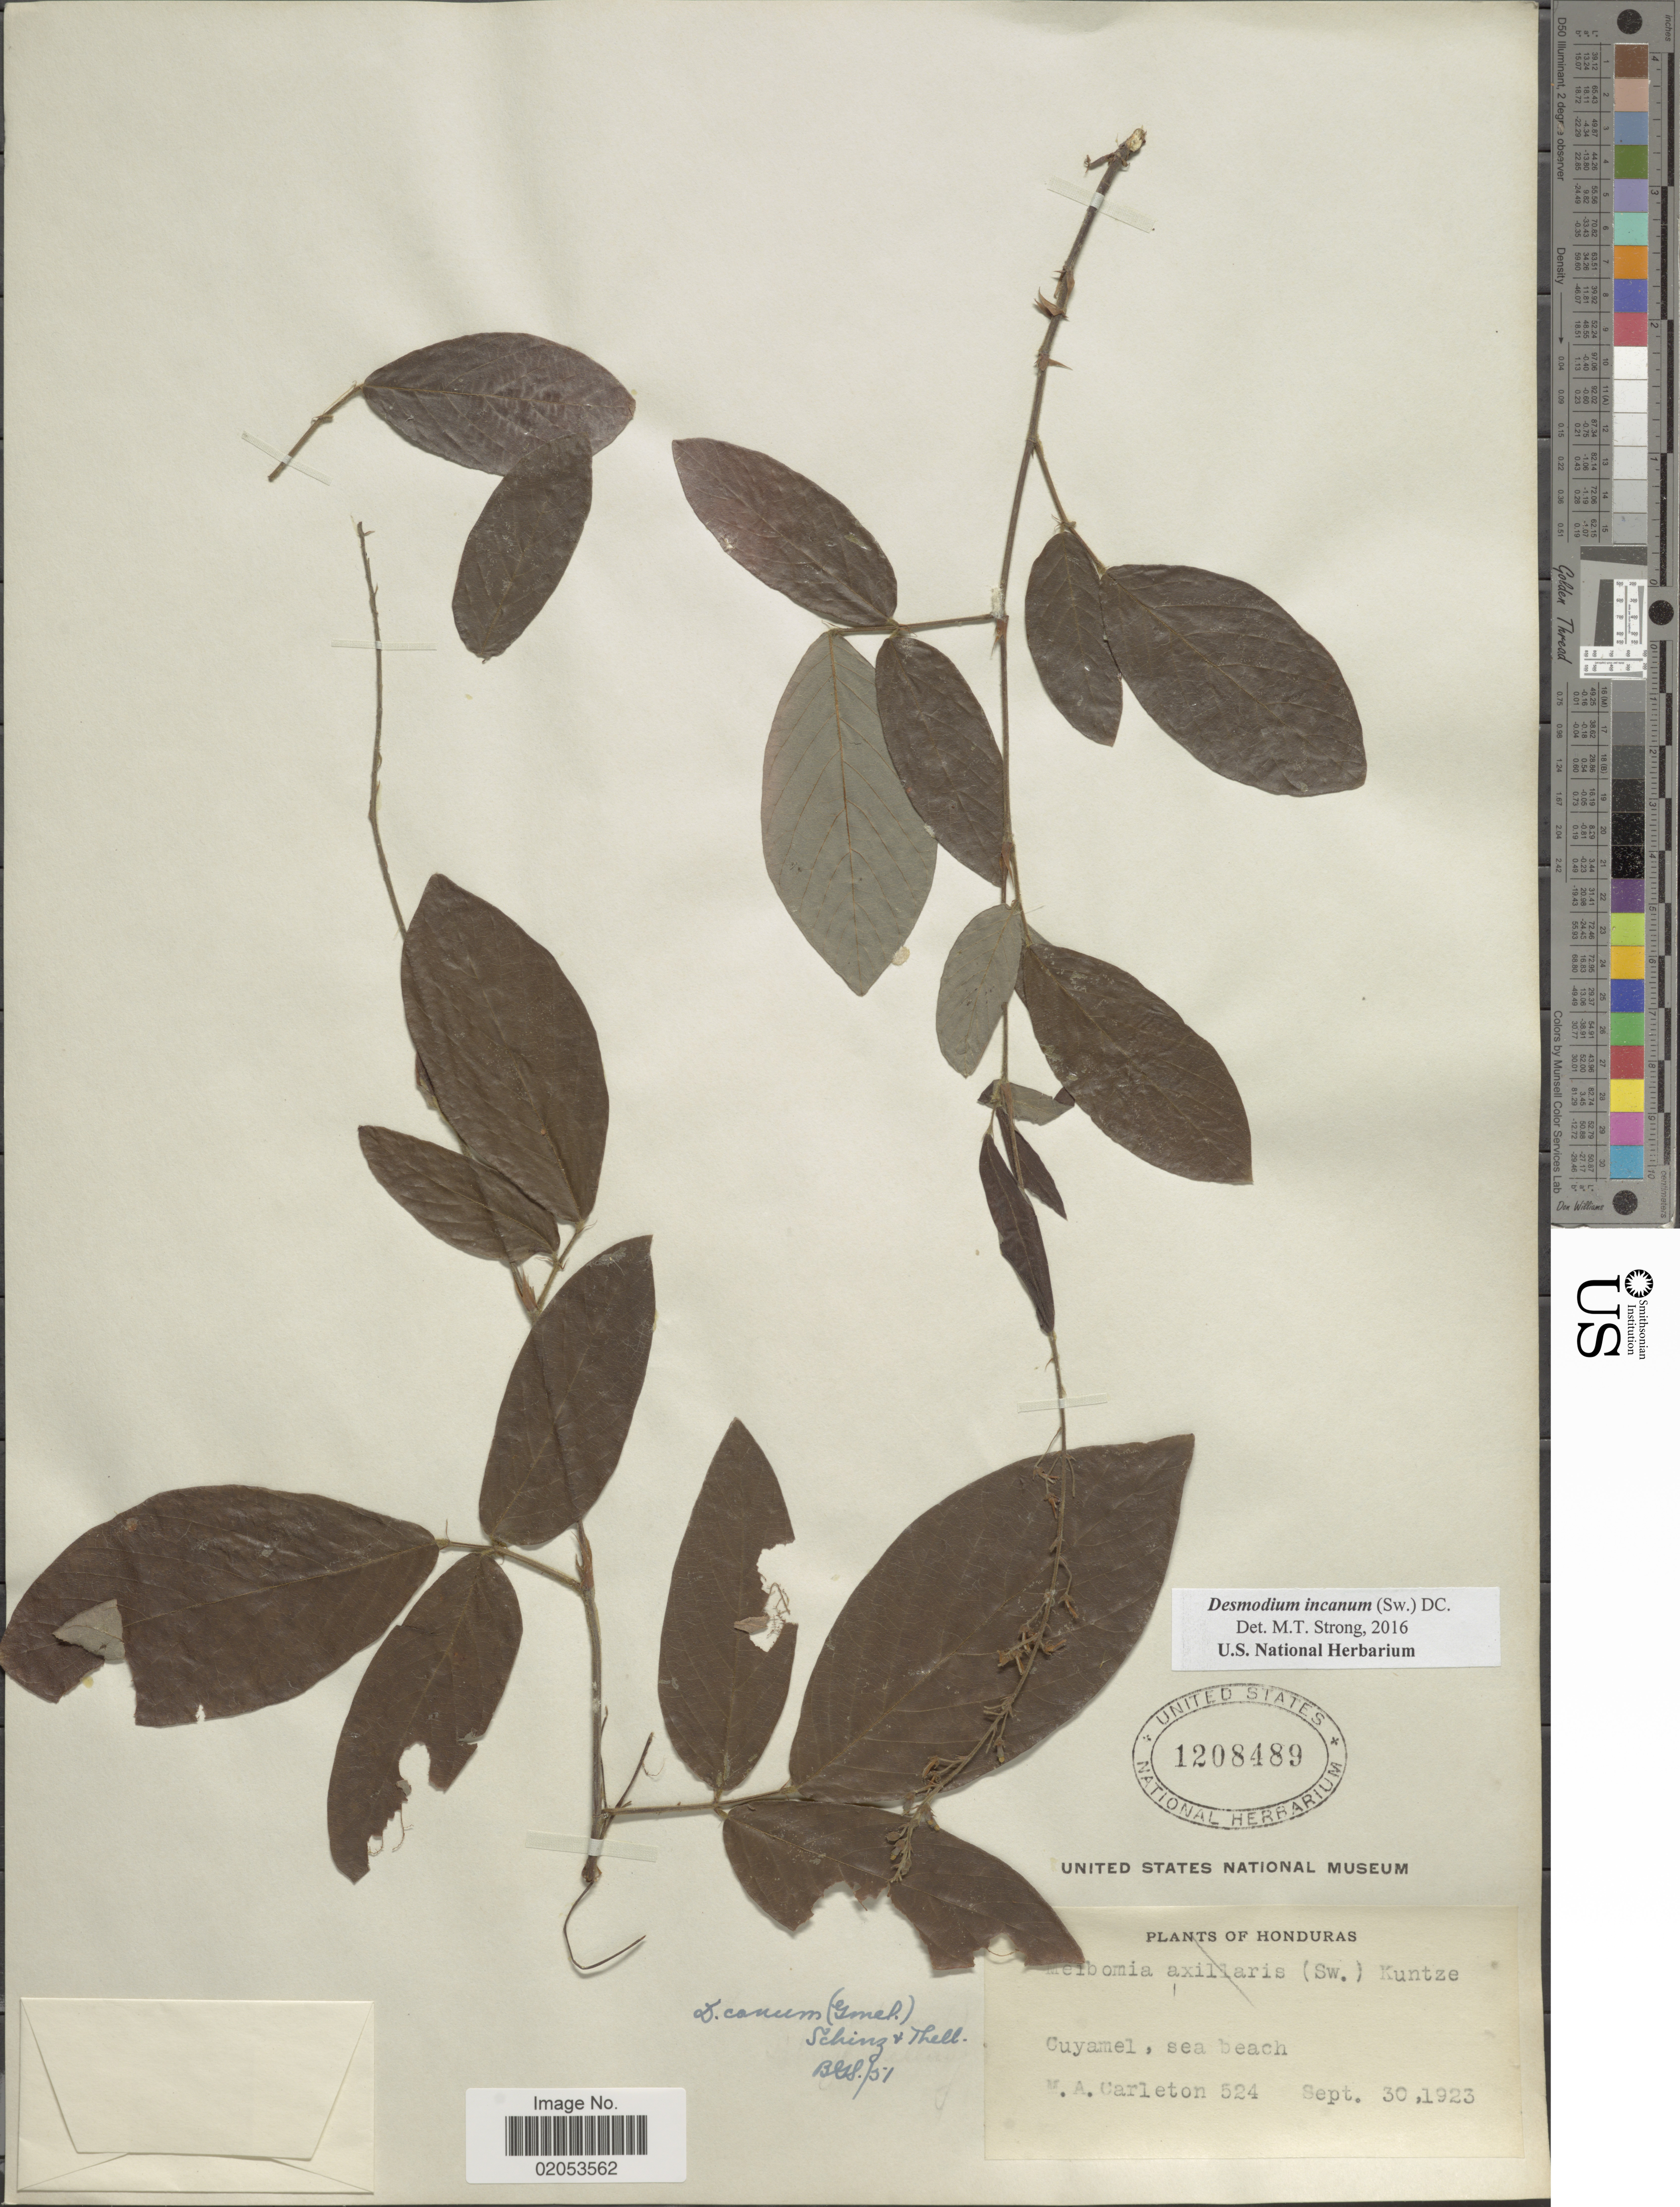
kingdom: Plantae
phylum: Tracheophyta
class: Magnoliopsida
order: Fabales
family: Fabaceae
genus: Desmodium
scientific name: Desmodium incanum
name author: (Sw.) DC.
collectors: M. A. Carleton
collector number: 524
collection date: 1923-09-30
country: Honduras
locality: Cuyamel, sea beach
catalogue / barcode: US 1208489